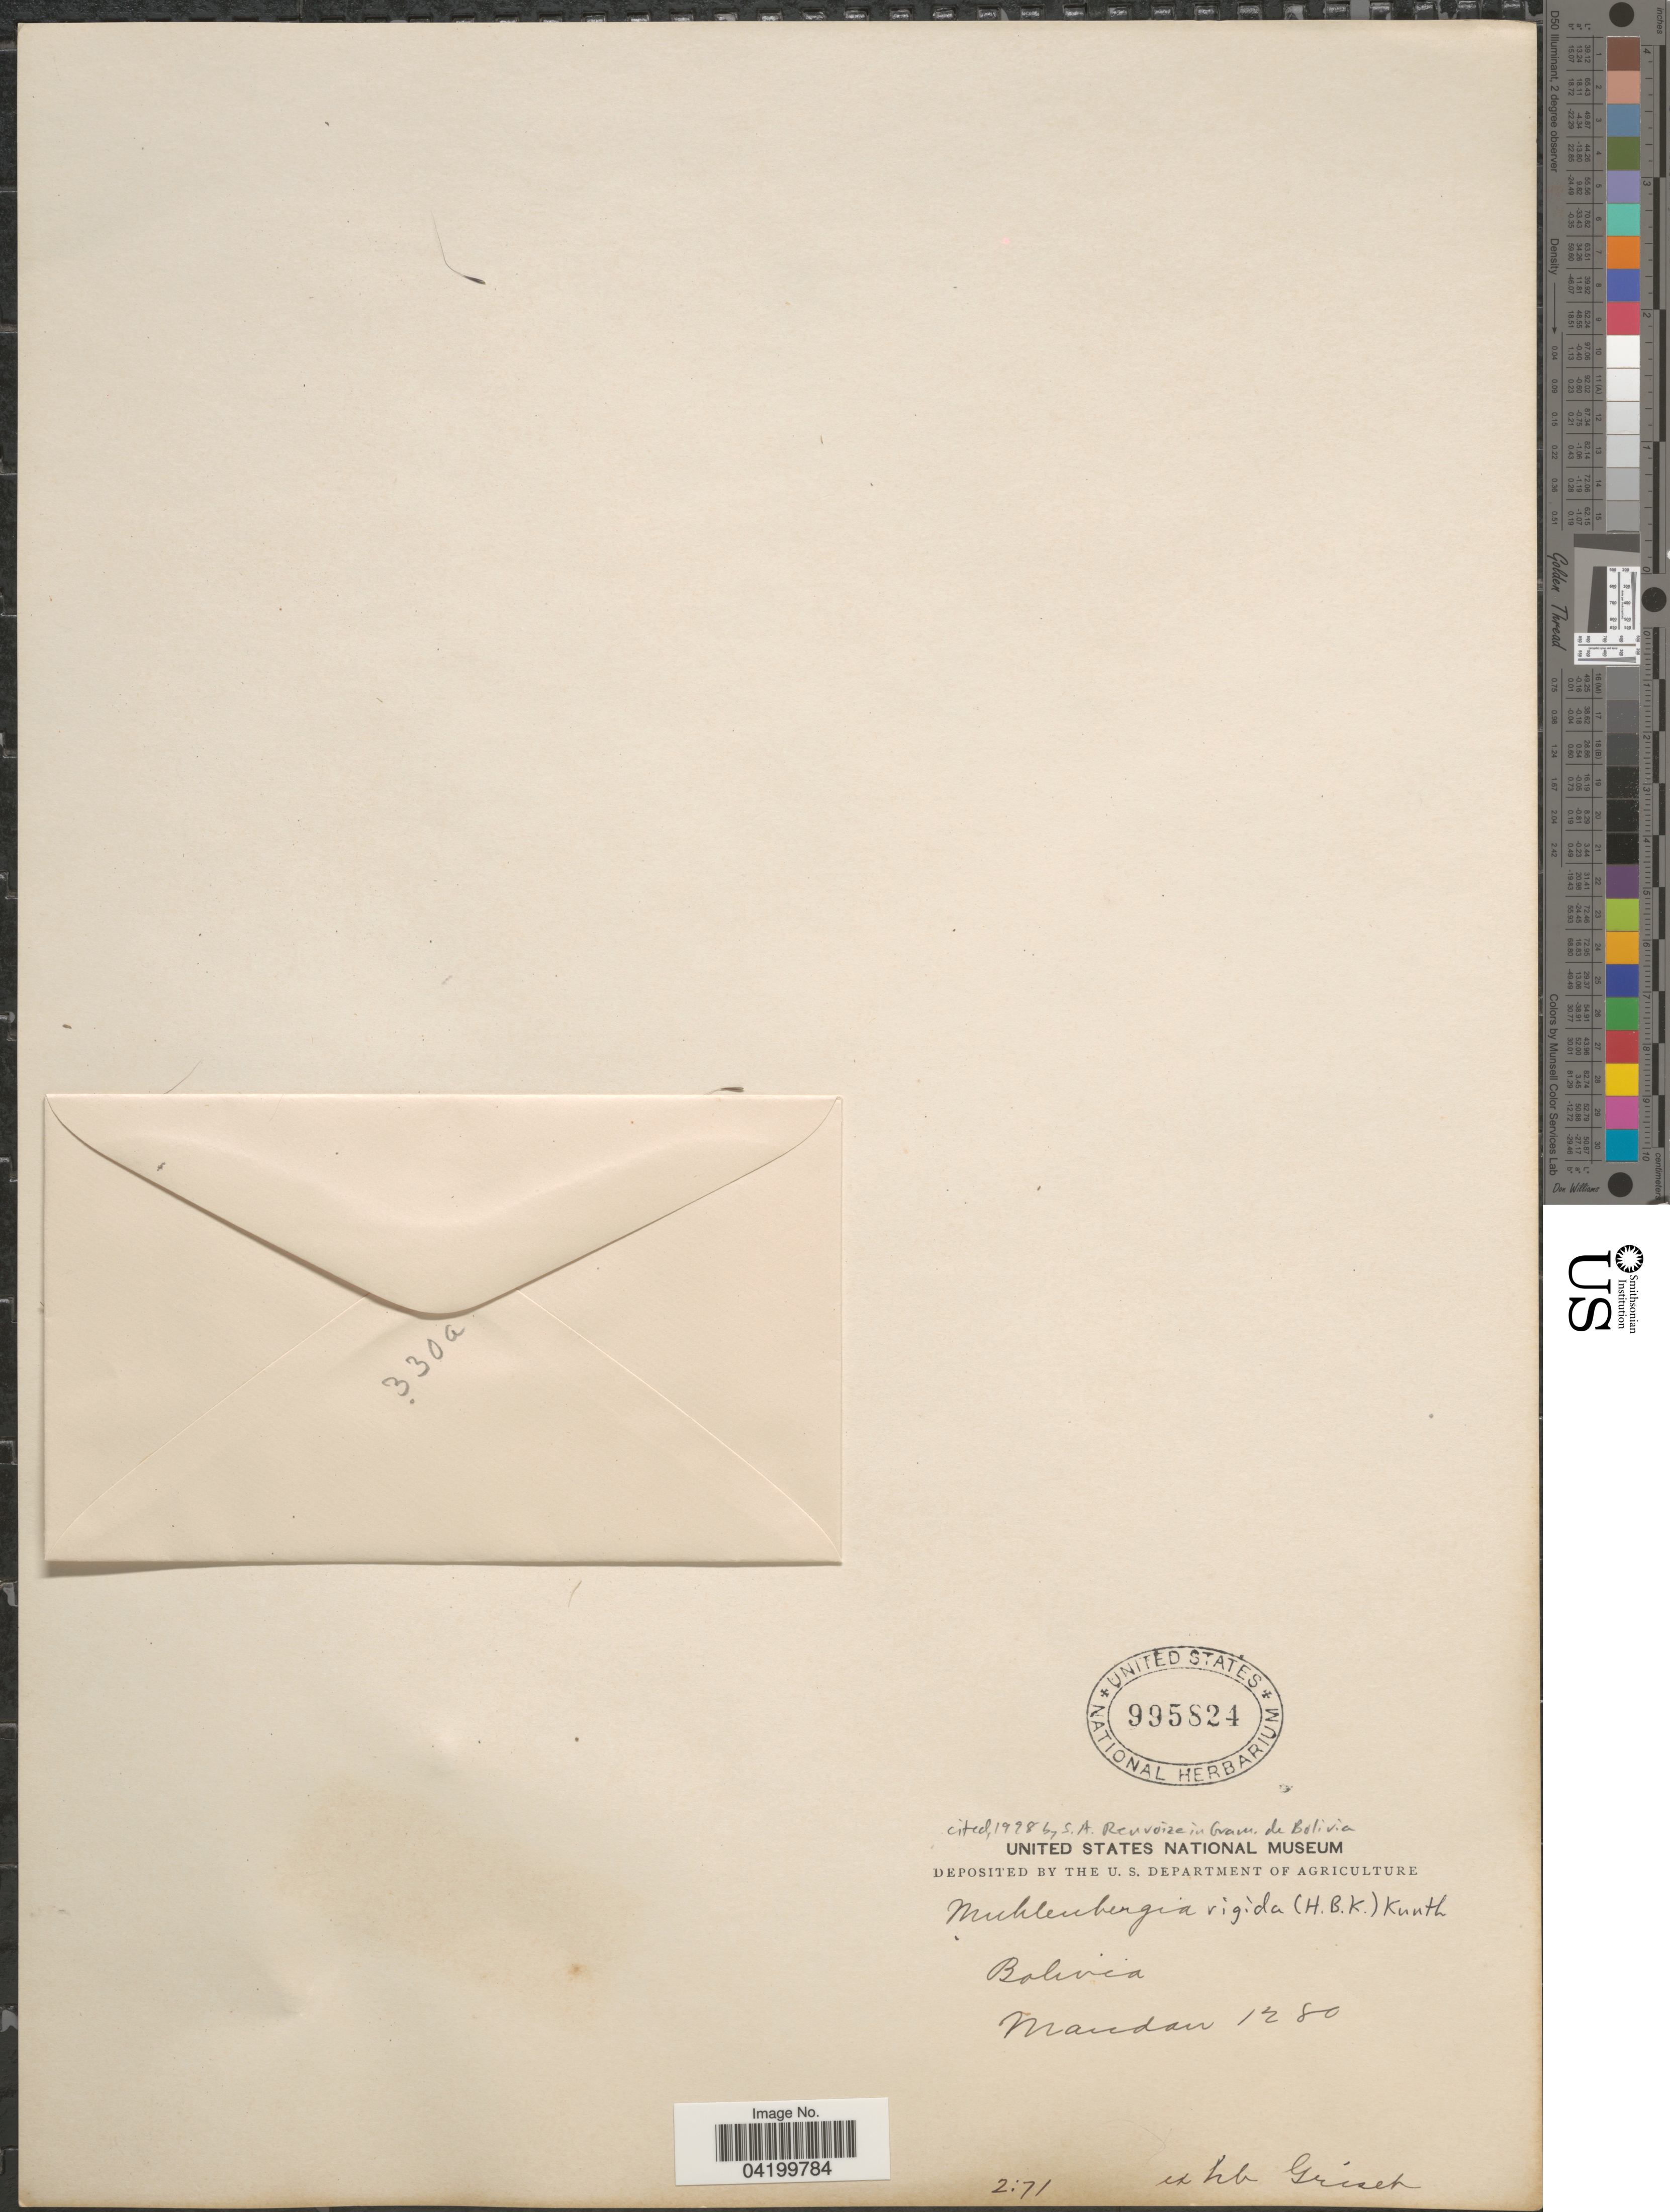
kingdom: Plantae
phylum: Tracheophyta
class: Liliopsida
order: Poales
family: Poaceae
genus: Muhlenbergia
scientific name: Muhlenbergia rigida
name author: (Kunth) Kunth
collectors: Mandon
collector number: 1280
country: Bolivia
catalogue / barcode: US 995824